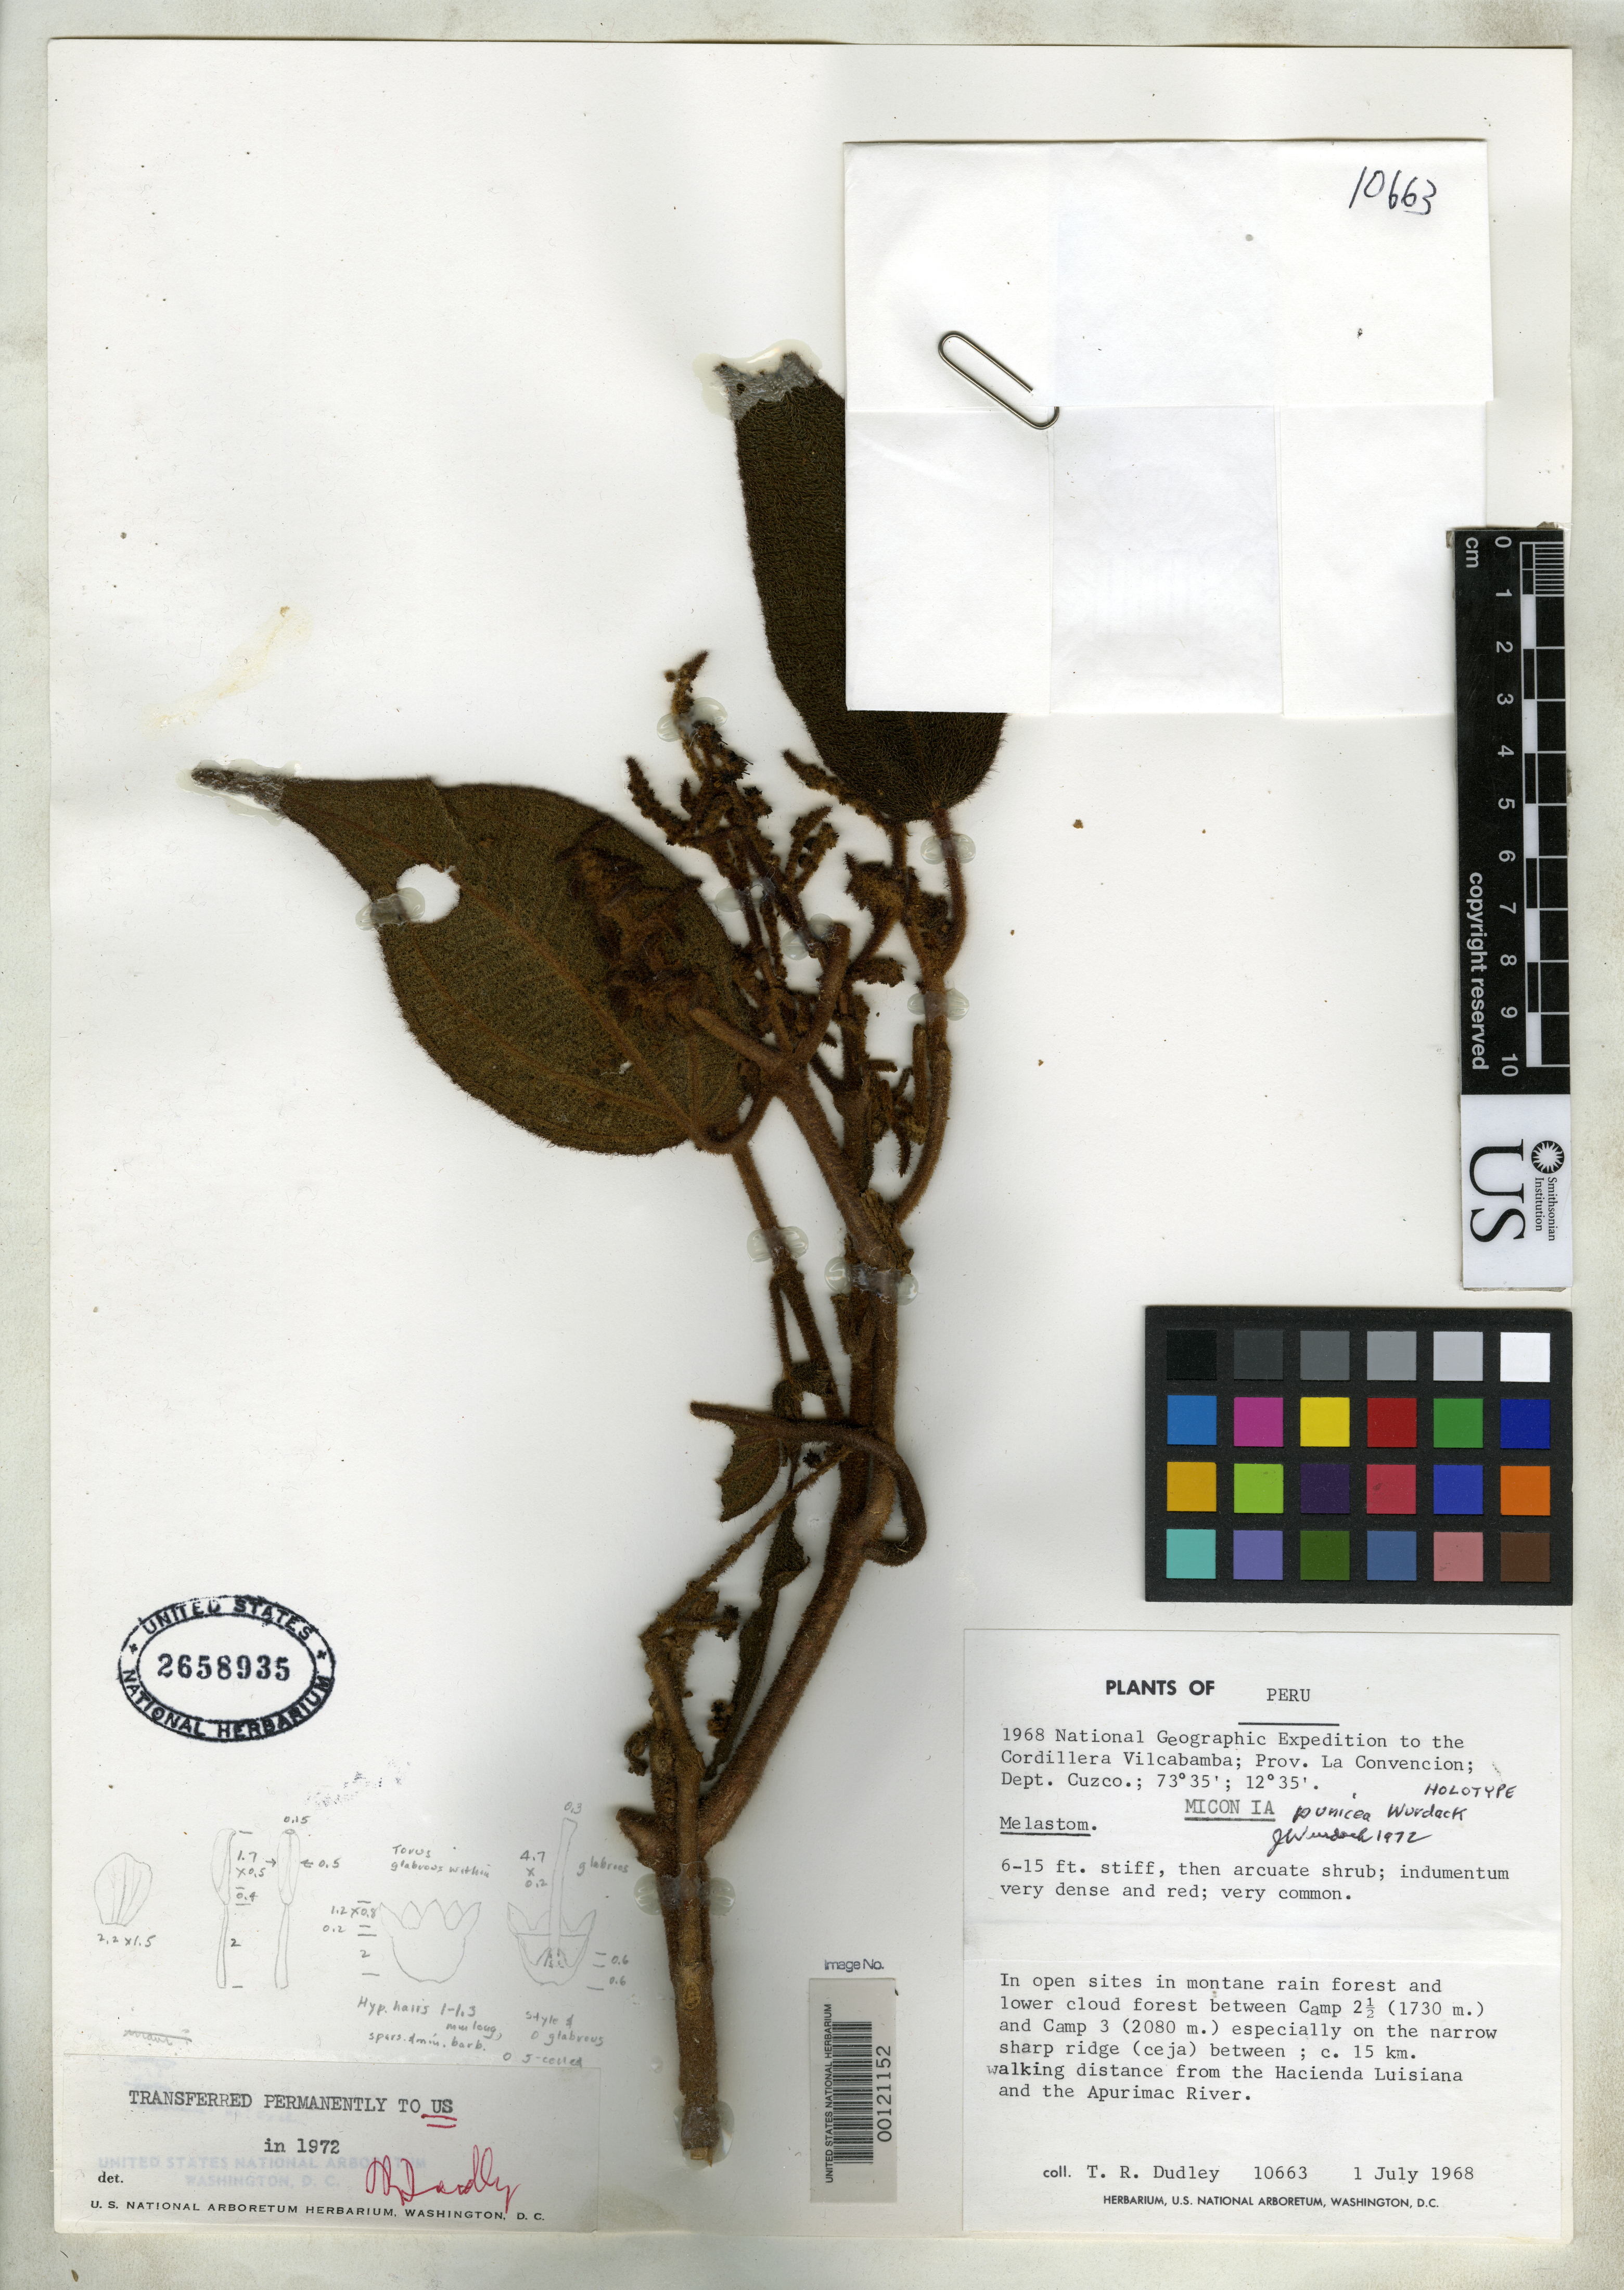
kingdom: Plantae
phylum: Tracheophyta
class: Magnoliopsida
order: Myrtales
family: Melastomataceae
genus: Miconia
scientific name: Miconia punicea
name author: Wurdack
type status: Holotype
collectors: T. R. Dudley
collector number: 10663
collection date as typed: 01 Jul 1968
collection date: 1968-07-01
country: Peru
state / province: Cusco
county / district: La Convención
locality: Cordillera Vilcabamba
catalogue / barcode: US 2658935